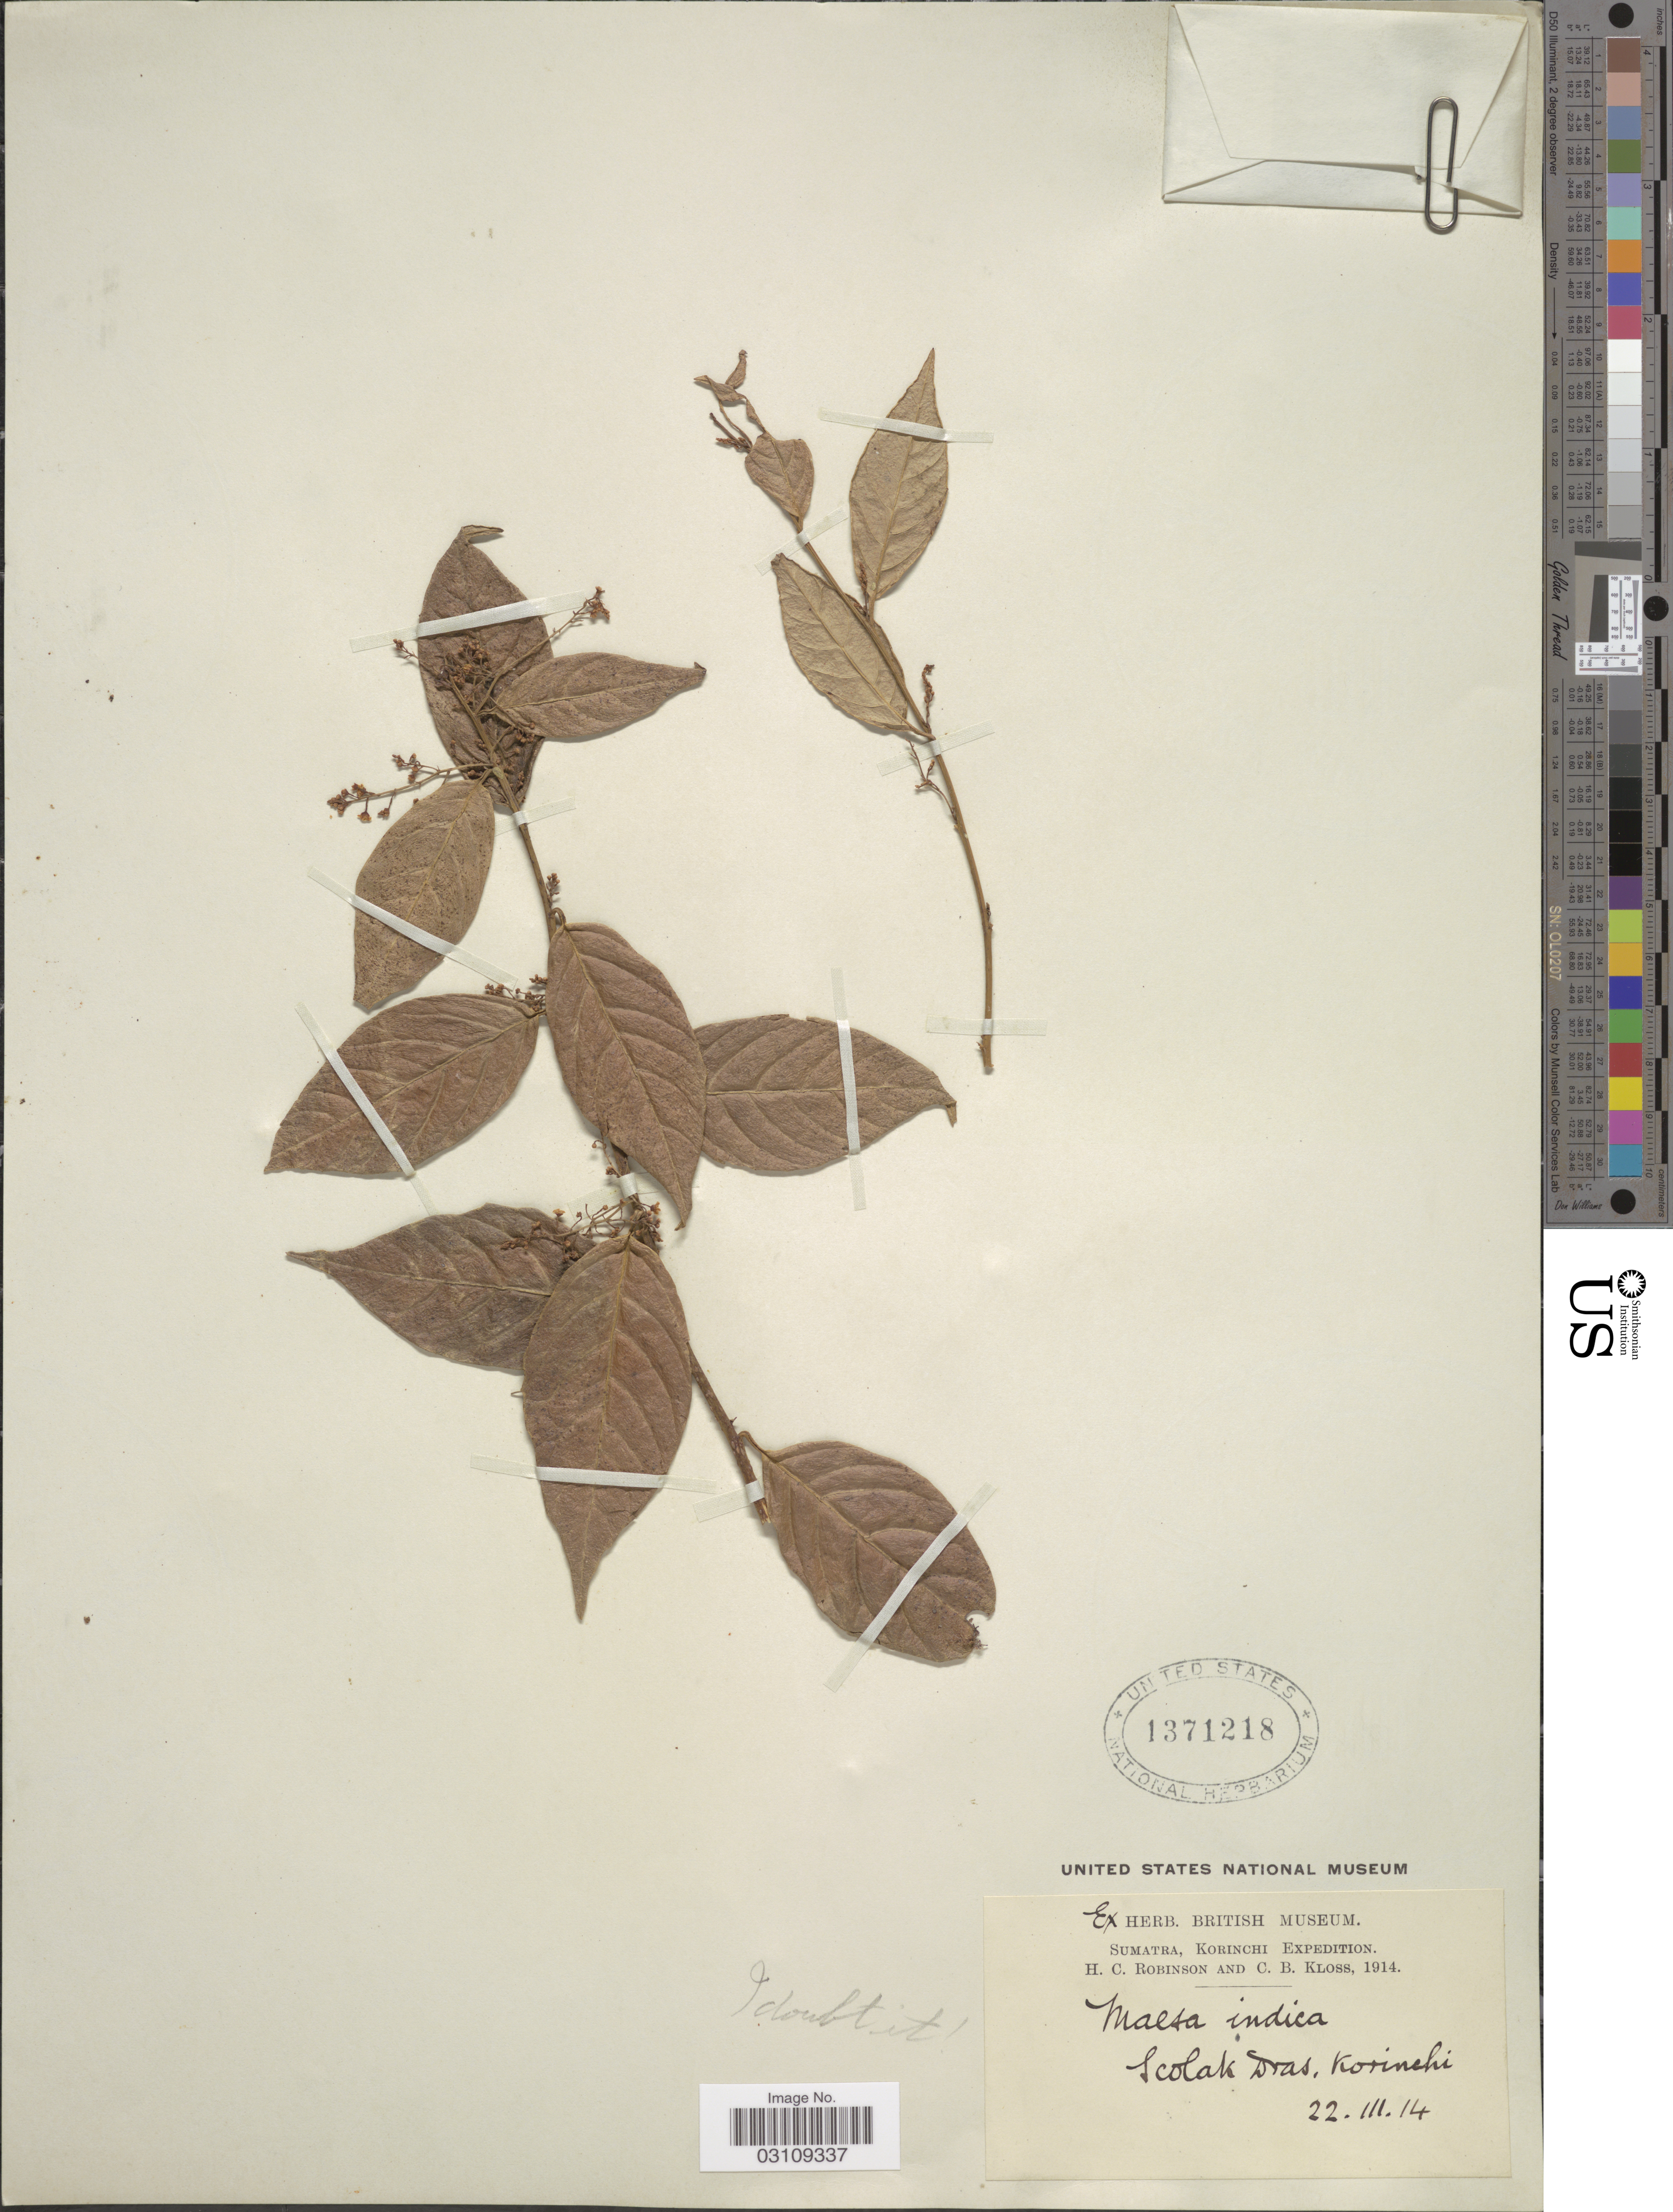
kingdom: Plantae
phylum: Tracheophyta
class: Magnoliopsida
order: Ericales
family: Primulaceae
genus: Maesa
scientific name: Maesa sp.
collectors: H. C. Robinson & C. Kloss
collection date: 1914-03-22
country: Indonesia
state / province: Sumatra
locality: Scolak Dras. Korinchi.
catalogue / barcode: US 1371218